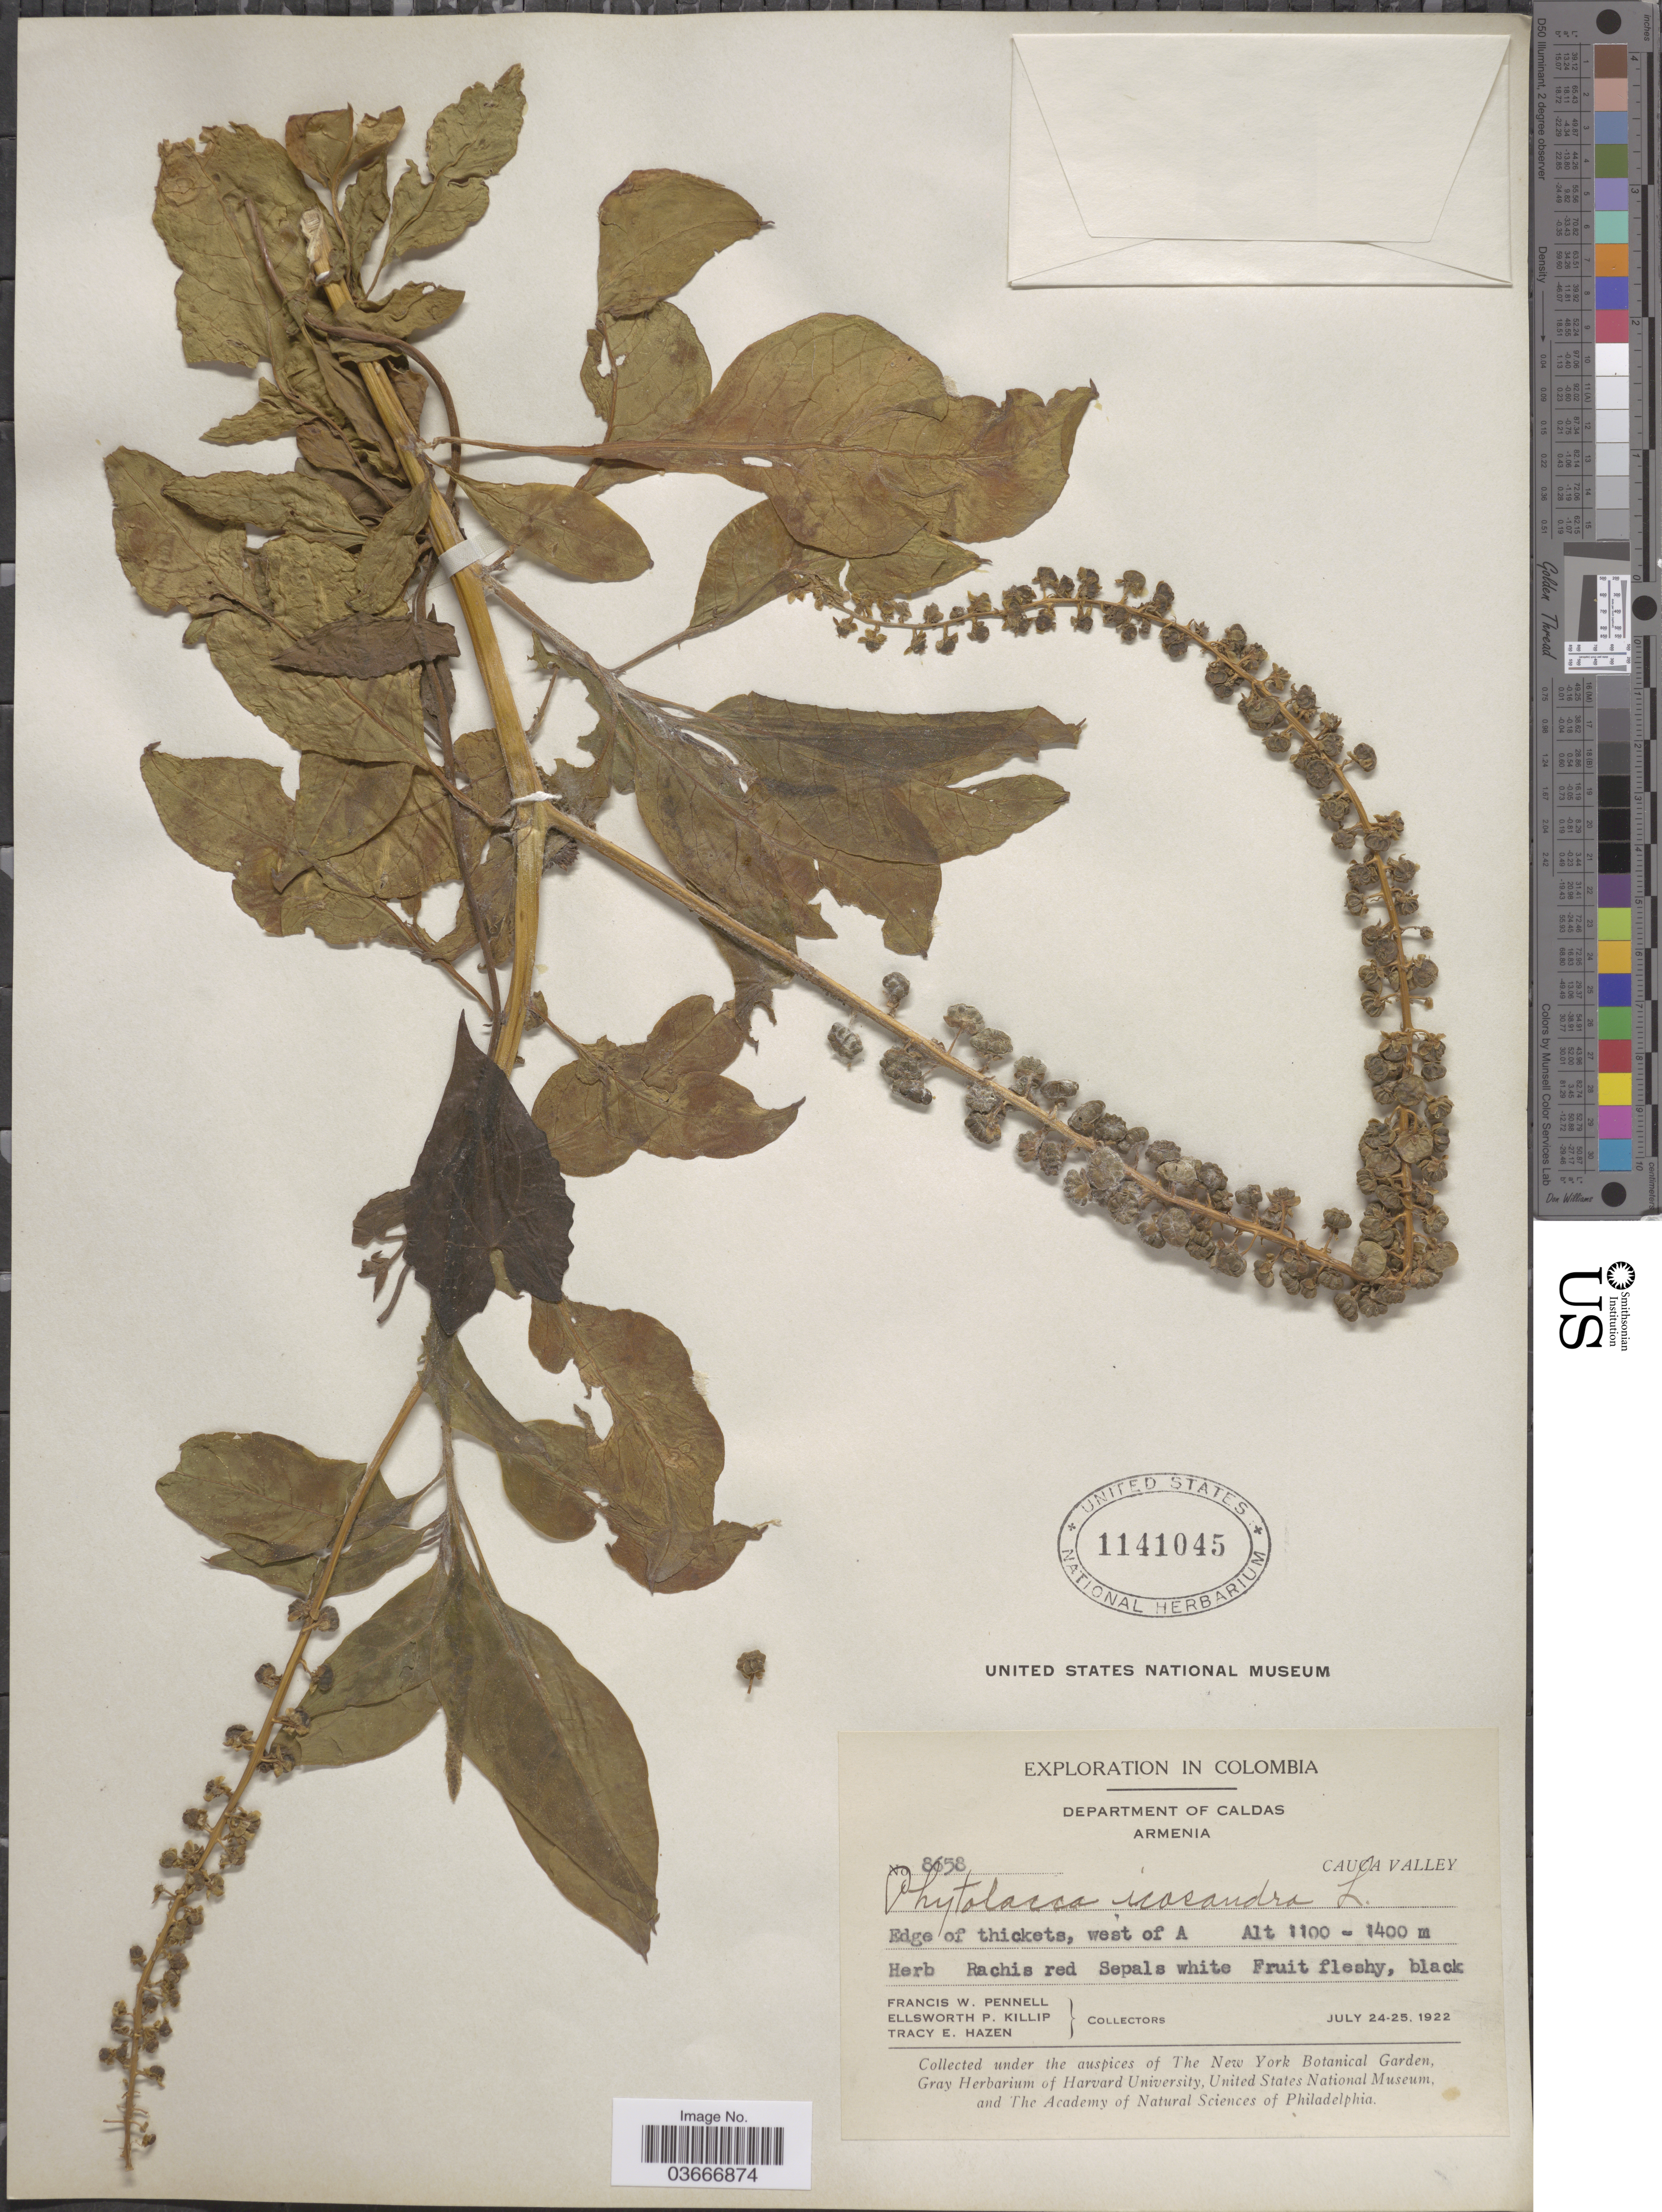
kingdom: Plantae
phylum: Tracheophyta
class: Magnoliopsida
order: Caryophyllales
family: Phytolaccaceae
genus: Phytolacca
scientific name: Phytolacca icosandra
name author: L.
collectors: F. W. Pennell, E. P. Killip & T. E. Hazen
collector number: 8658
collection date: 1922-07-24/1922-07-25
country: Colombia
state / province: Caldas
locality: Department of Caldas. Armenia. Cauca Valley. Edge of thickets, west of A.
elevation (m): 1100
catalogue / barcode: US 1141045